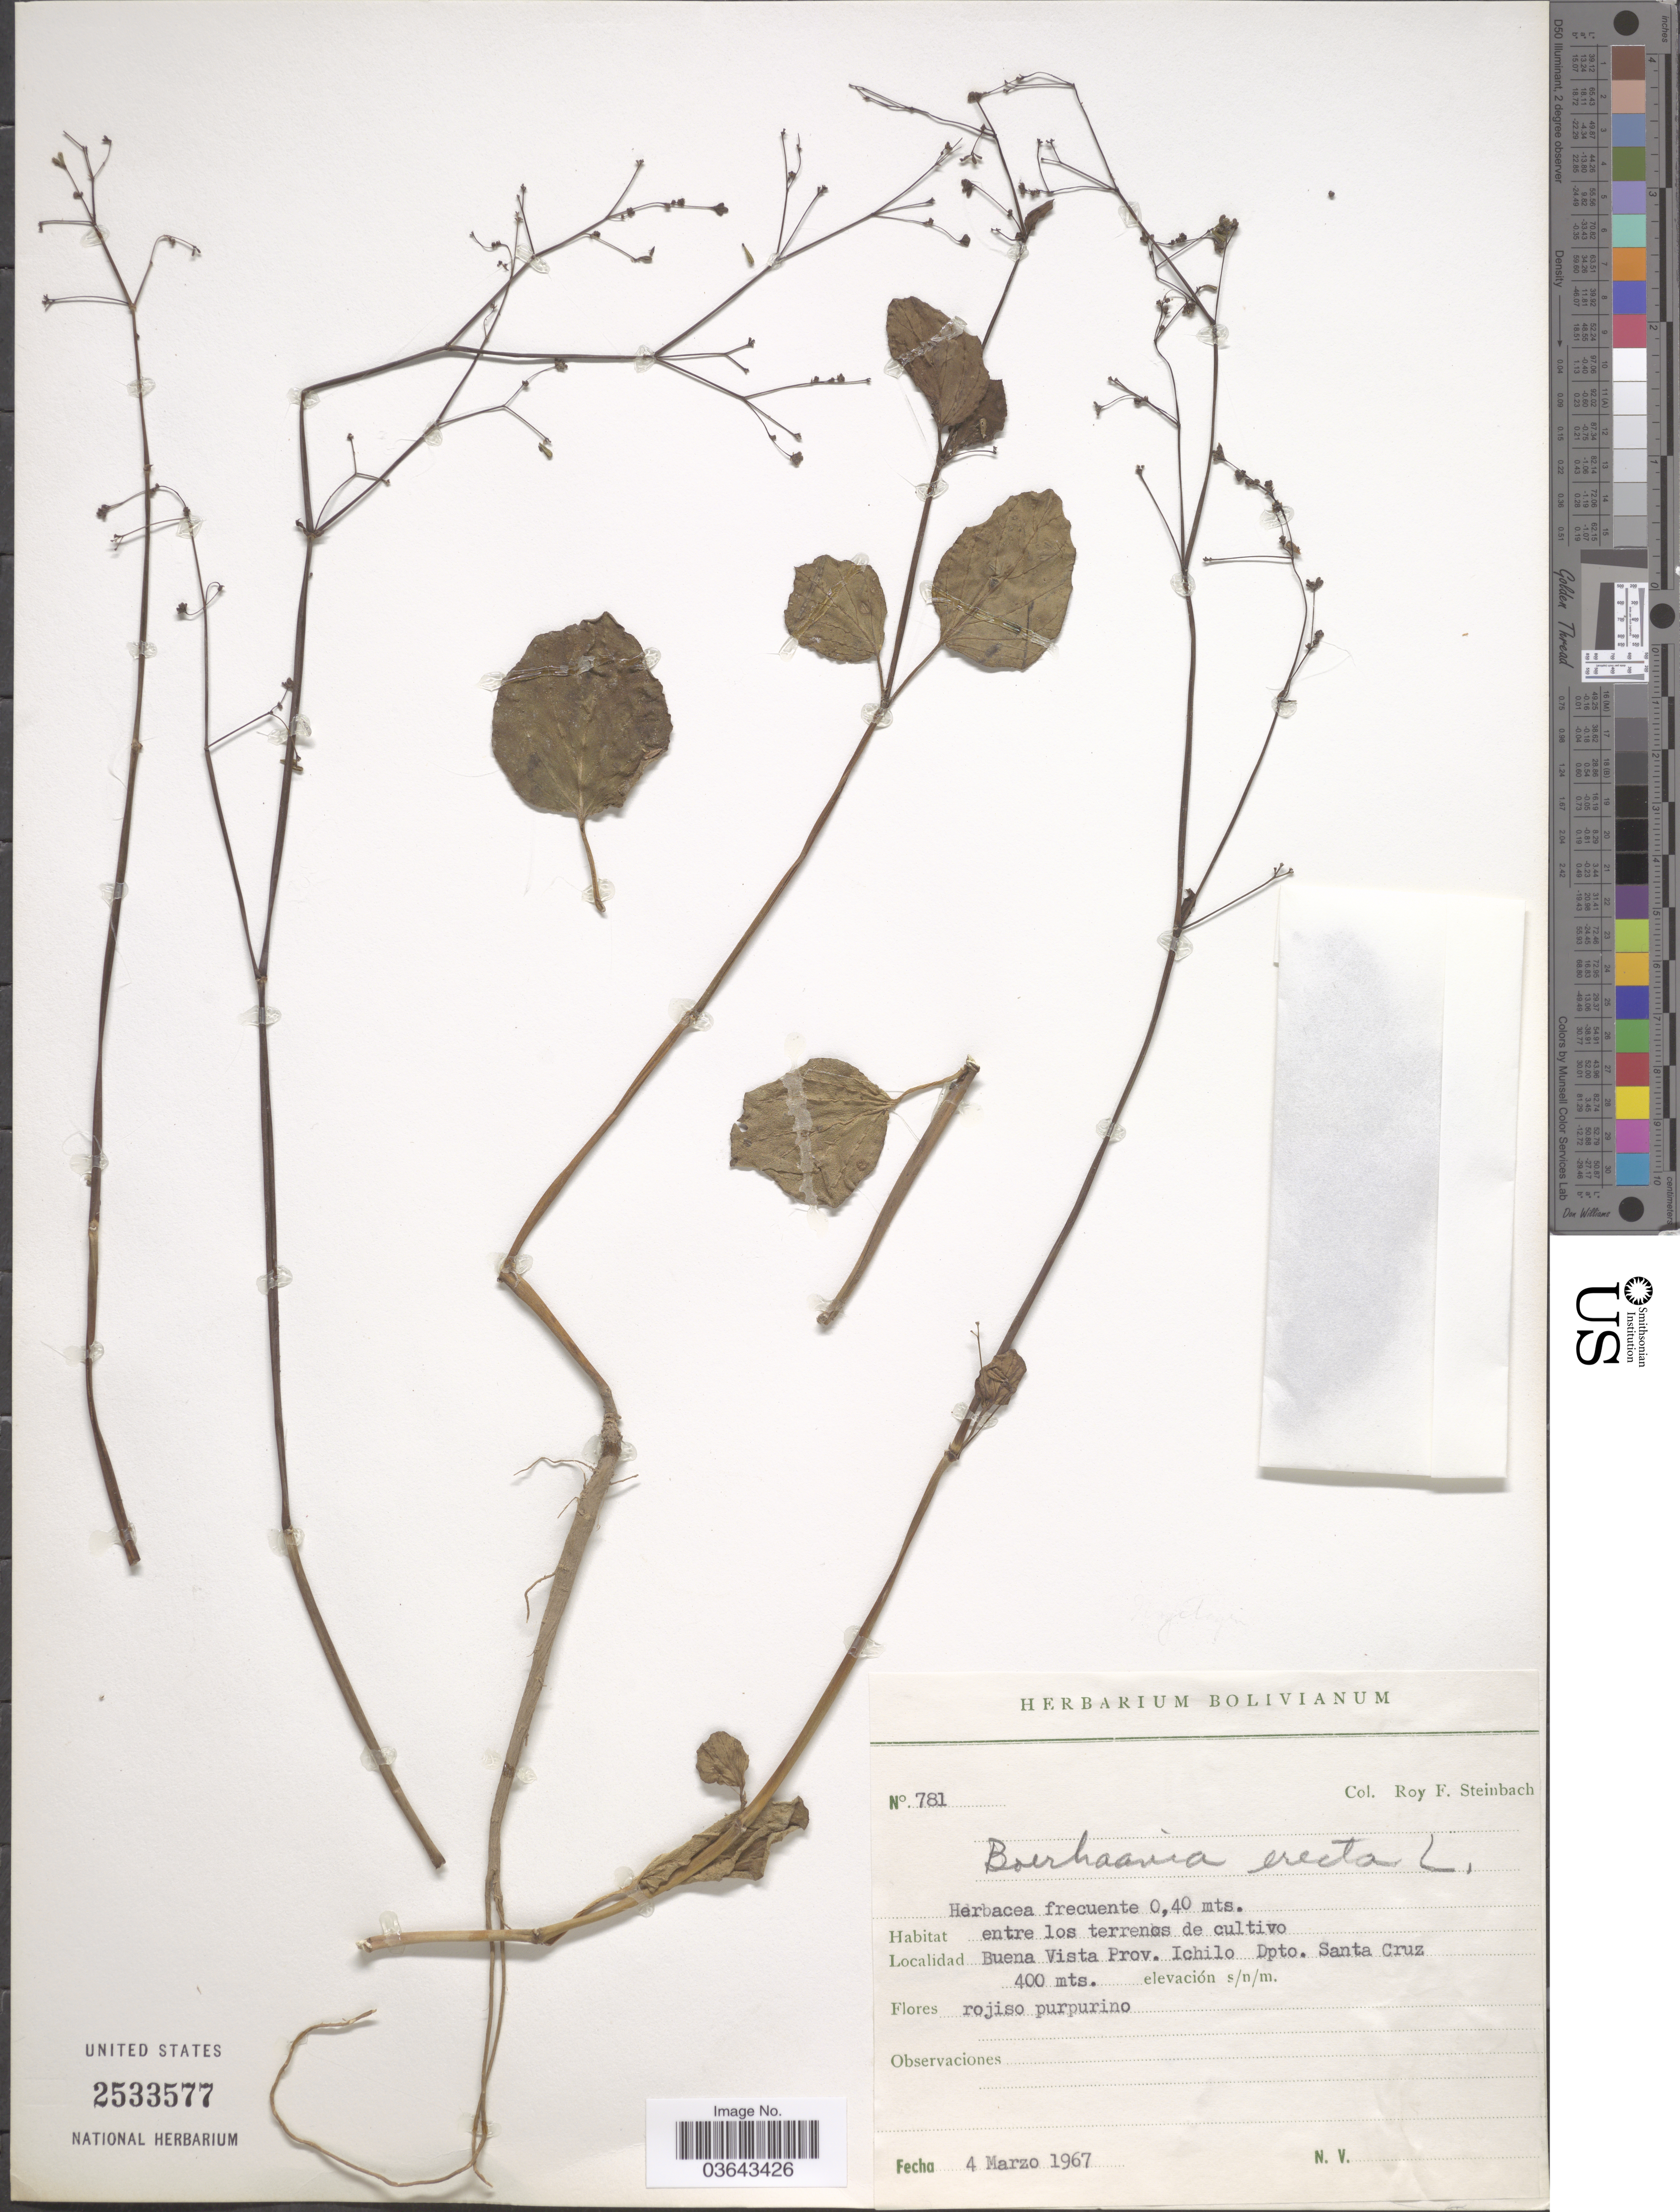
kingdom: Plantae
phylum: Tracheophyta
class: Magnoliopsida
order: Caryophyllales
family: Nyctaginaceae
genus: Boerhavia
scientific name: Boerhavia erecta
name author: L.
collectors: R. F. Steinbach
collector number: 781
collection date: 1967-03-04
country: Bolivia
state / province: Santa Cruz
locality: Buena Vista Prov. Ichilo Dpto. Santa Cruz.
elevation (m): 400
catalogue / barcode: US 2533577